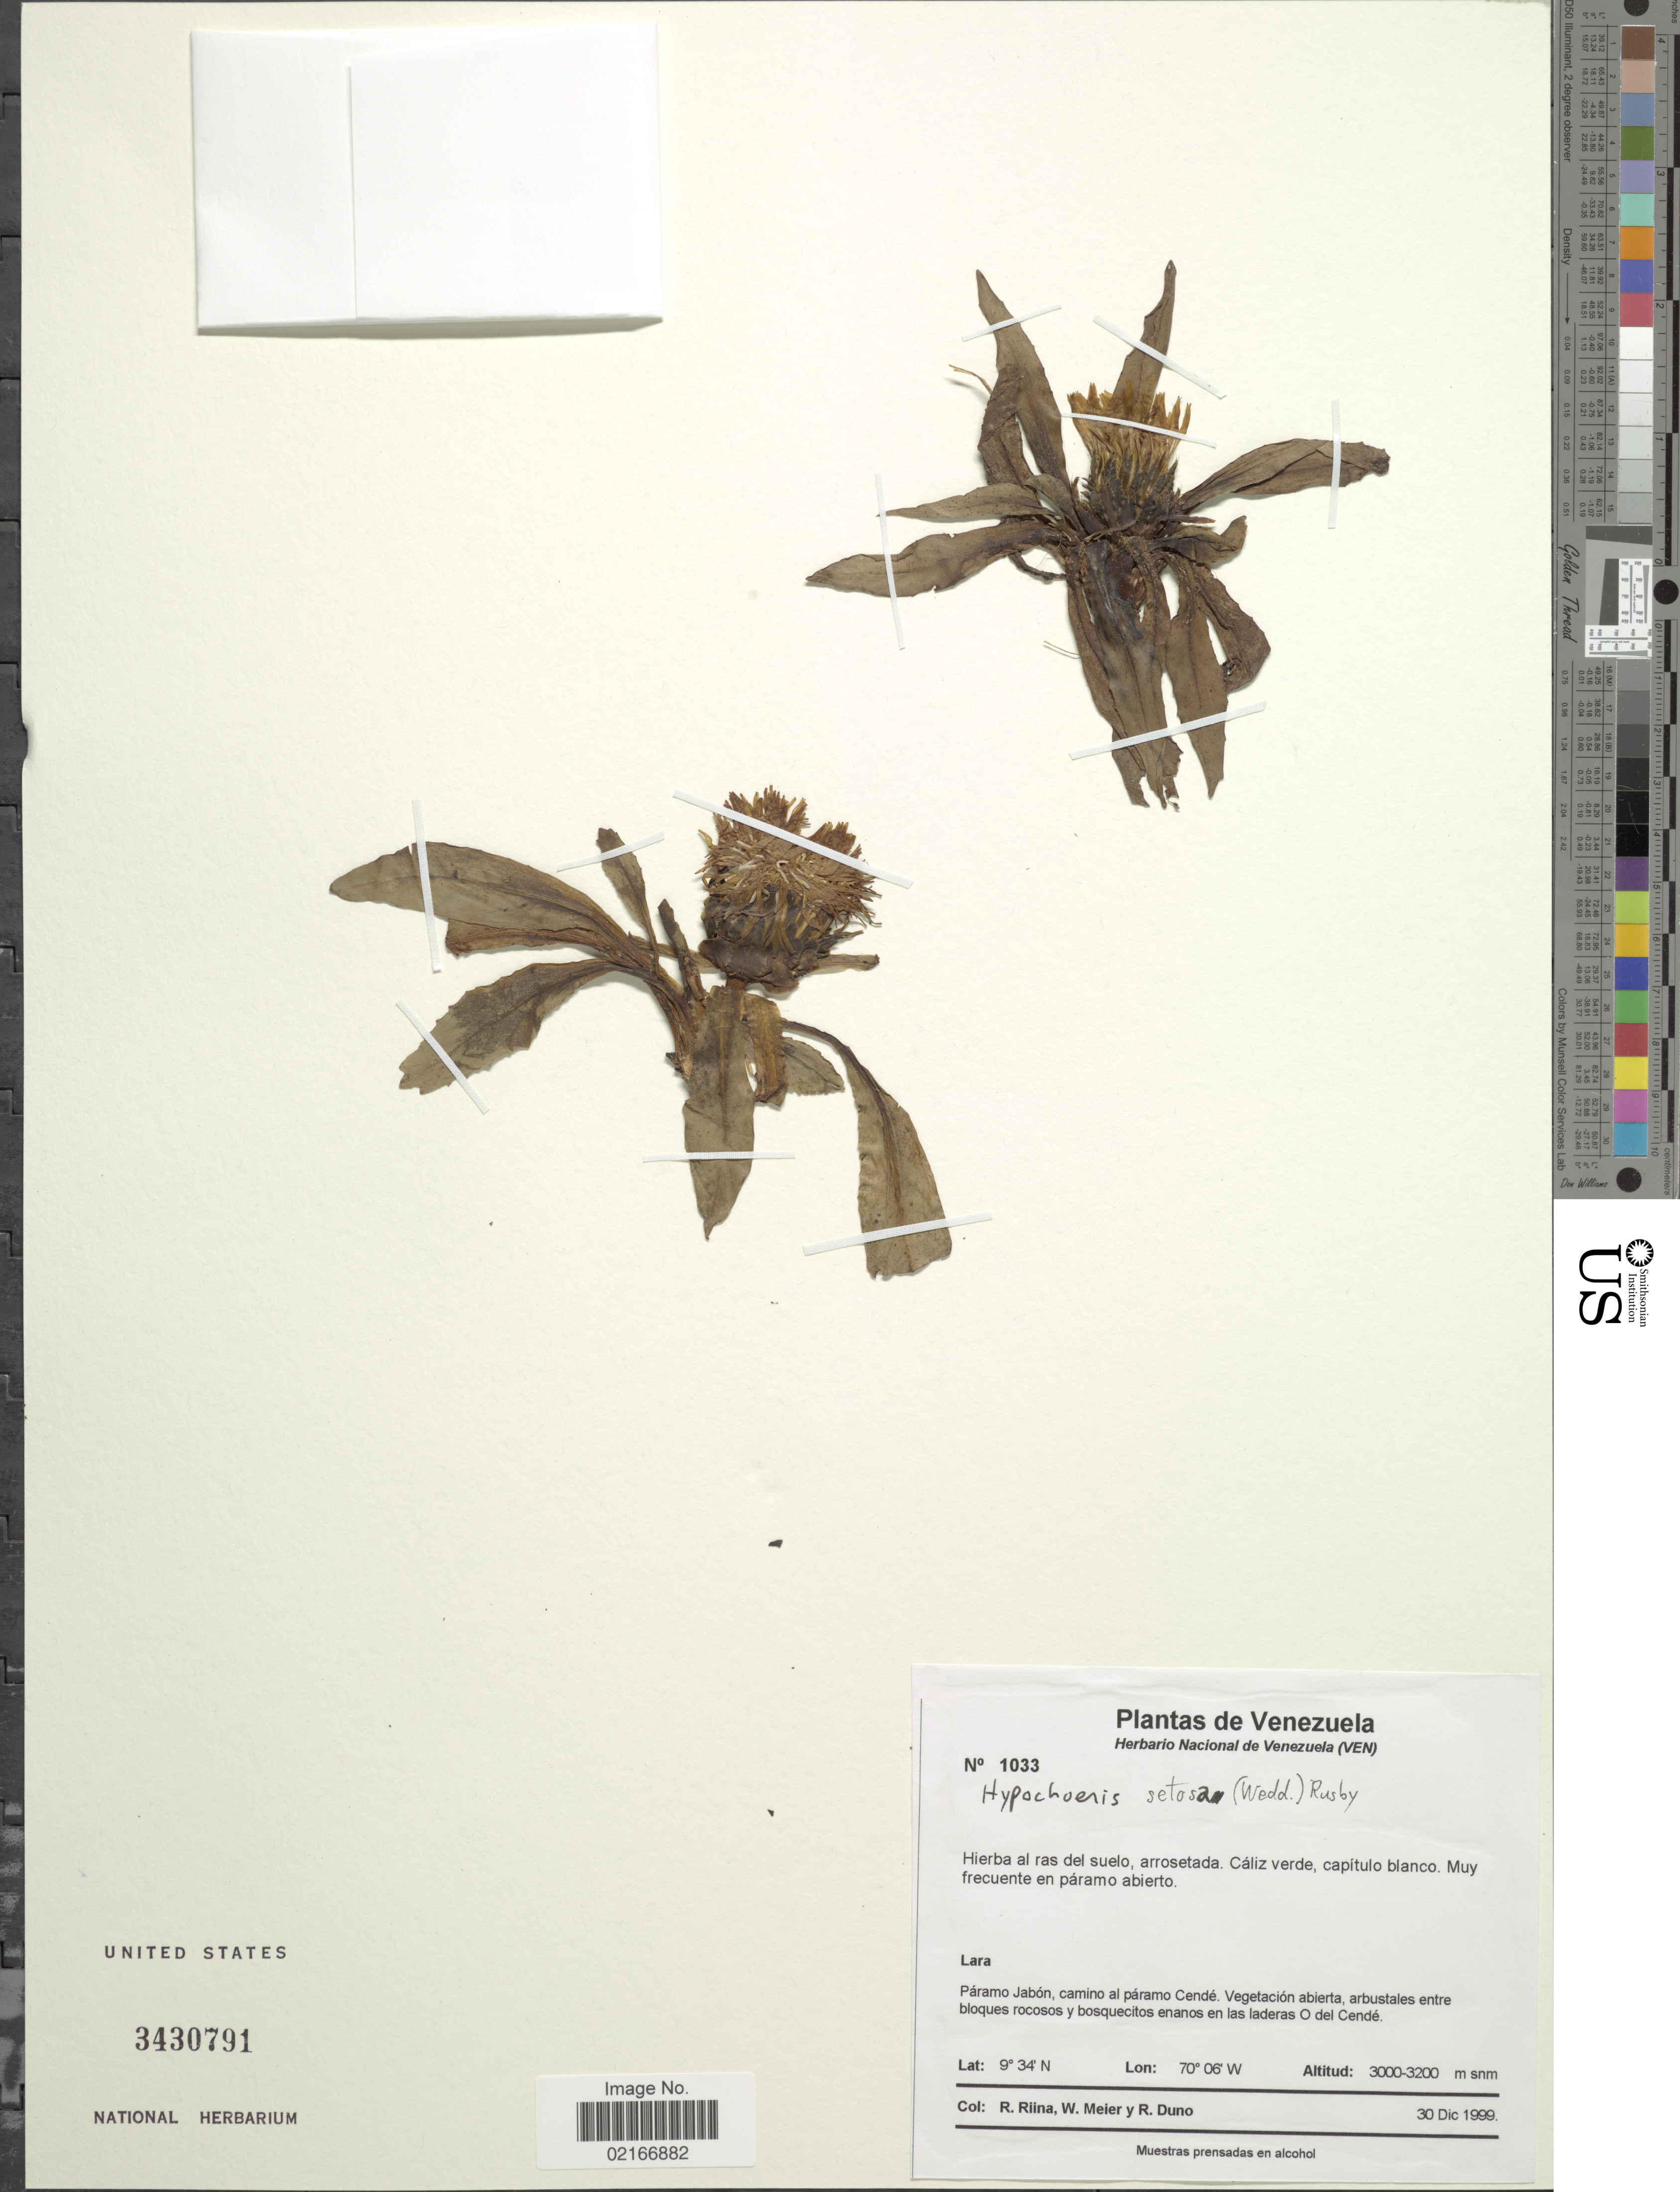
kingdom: Plantae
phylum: Tracheophyta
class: Magnoliopsida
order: Asterales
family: Asteraceae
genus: Hypochaeris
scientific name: Hypochaeris setosa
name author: Formánek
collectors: R. Riina, W. Meier & R. Duno de Stefano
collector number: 1033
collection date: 1999-12-30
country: Venezuela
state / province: Lara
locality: Páramo Jabón, camino al páramo Cendé. O del Cendé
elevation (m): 3000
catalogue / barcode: US 3430791